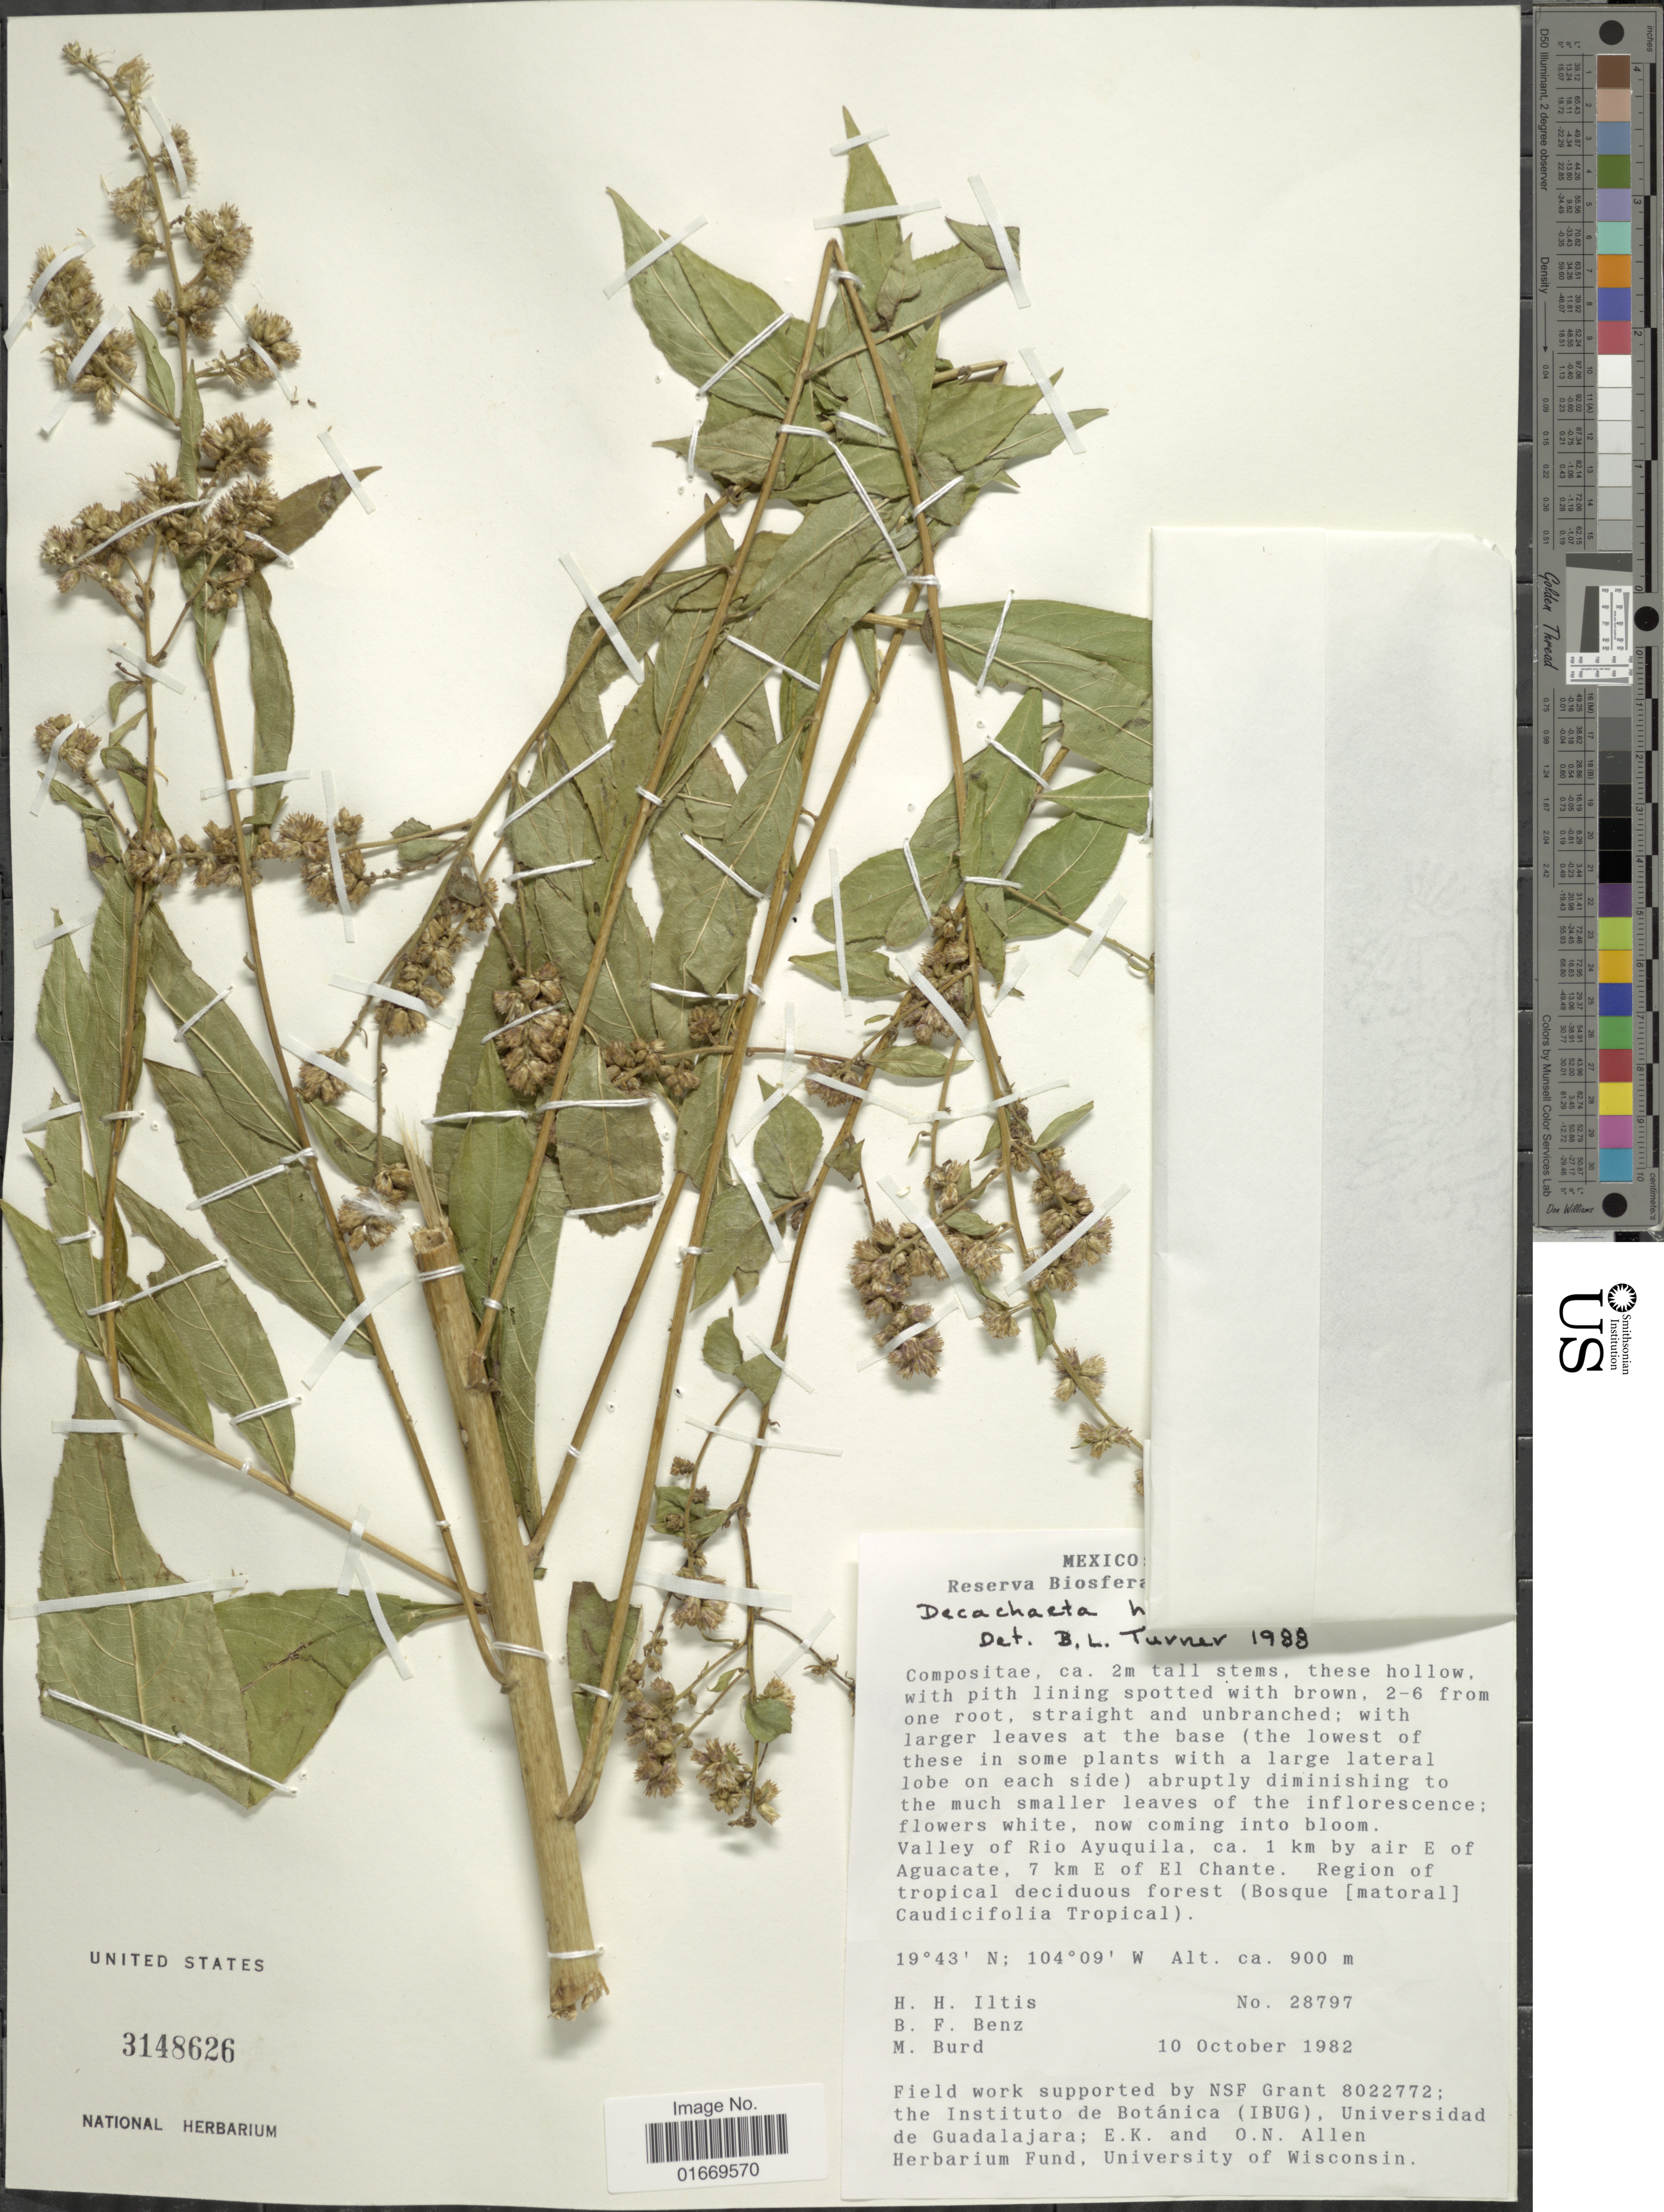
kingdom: Plantae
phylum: Tracheophyta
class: Magnoliopsida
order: Asterales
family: Asteraceae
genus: Decachaeta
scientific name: Decachaeta haenkeana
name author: DC.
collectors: H. H. Iltis, B. F. Benz & M. Burd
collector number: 28797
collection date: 1982-10-10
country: Mexico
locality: Valley of Rio Ayuquila, ca 1 km by air E of Aguacate, 7 km E of l Chante. region of tropical deciduous forest (Bosque [matoral] Caudiciflora Tropical)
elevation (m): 900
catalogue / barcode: US 3148626